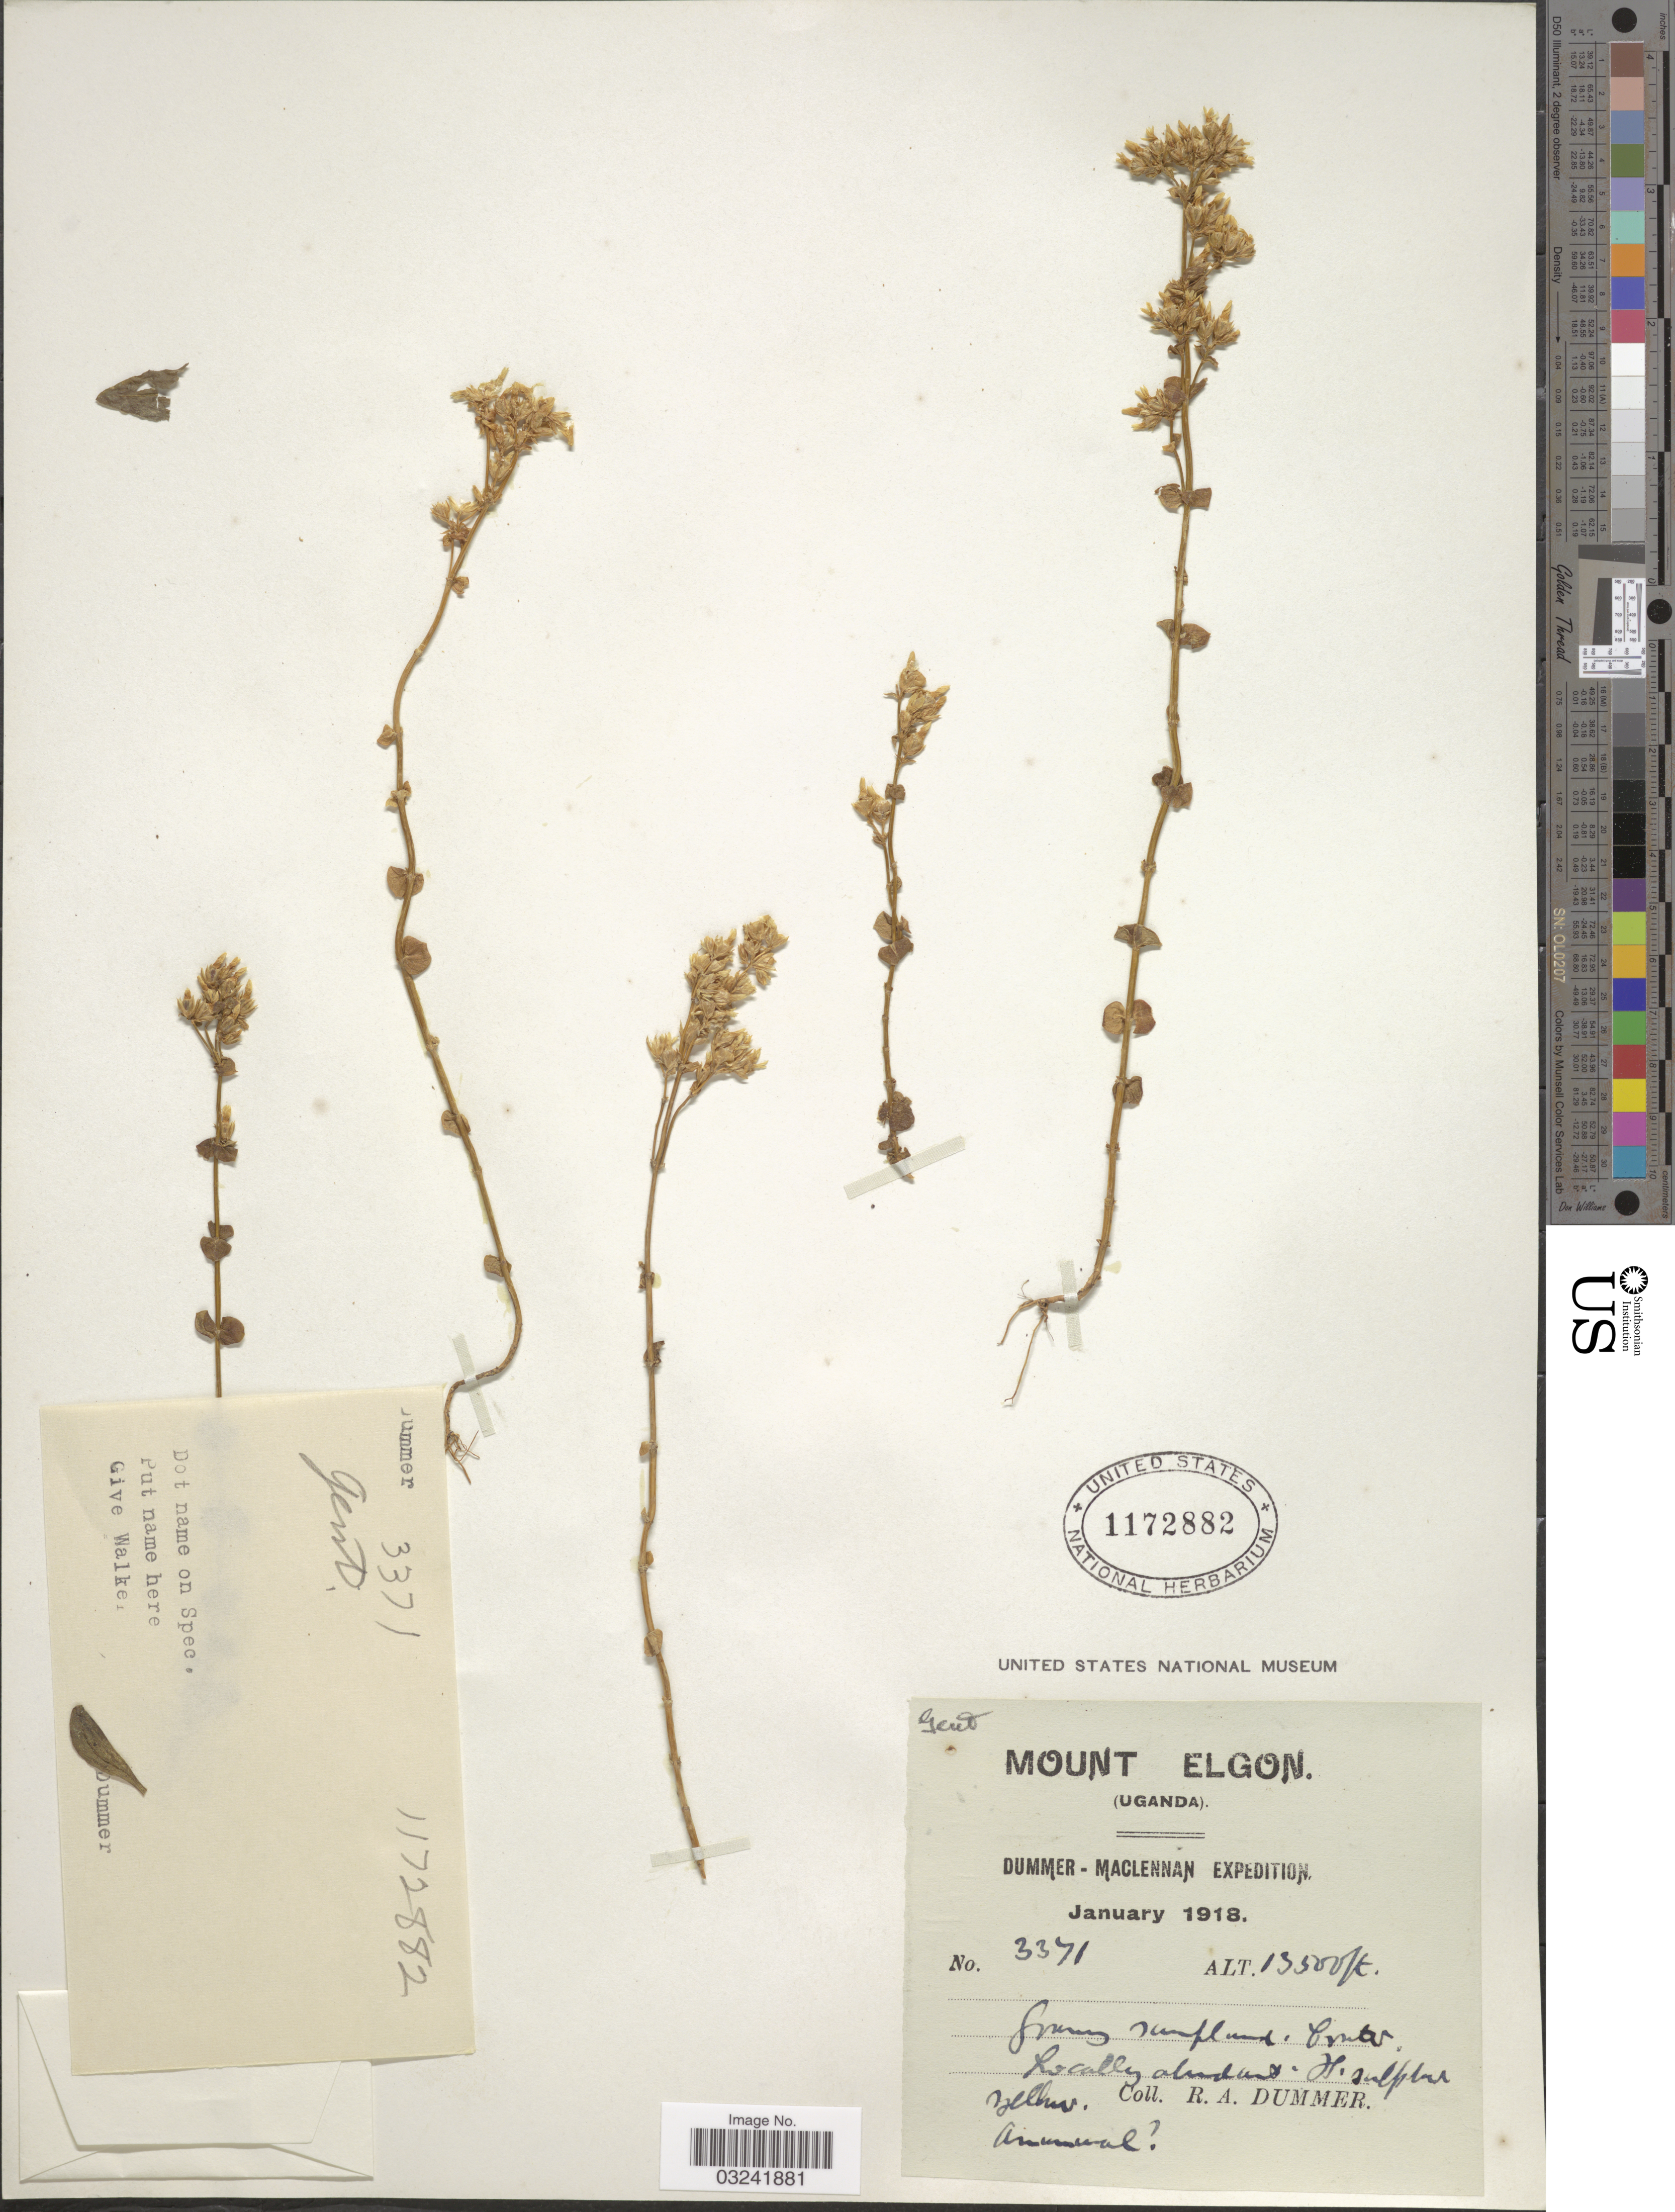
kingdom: Plantae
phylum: Tracheophyta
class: Magnoliopsida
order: Gentianales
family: Gentianaceae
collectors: R. Dümmer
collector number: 3371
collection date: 1918-01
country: Uganda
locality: Mount Elgon.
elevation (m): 4115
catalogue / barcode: US 1172882